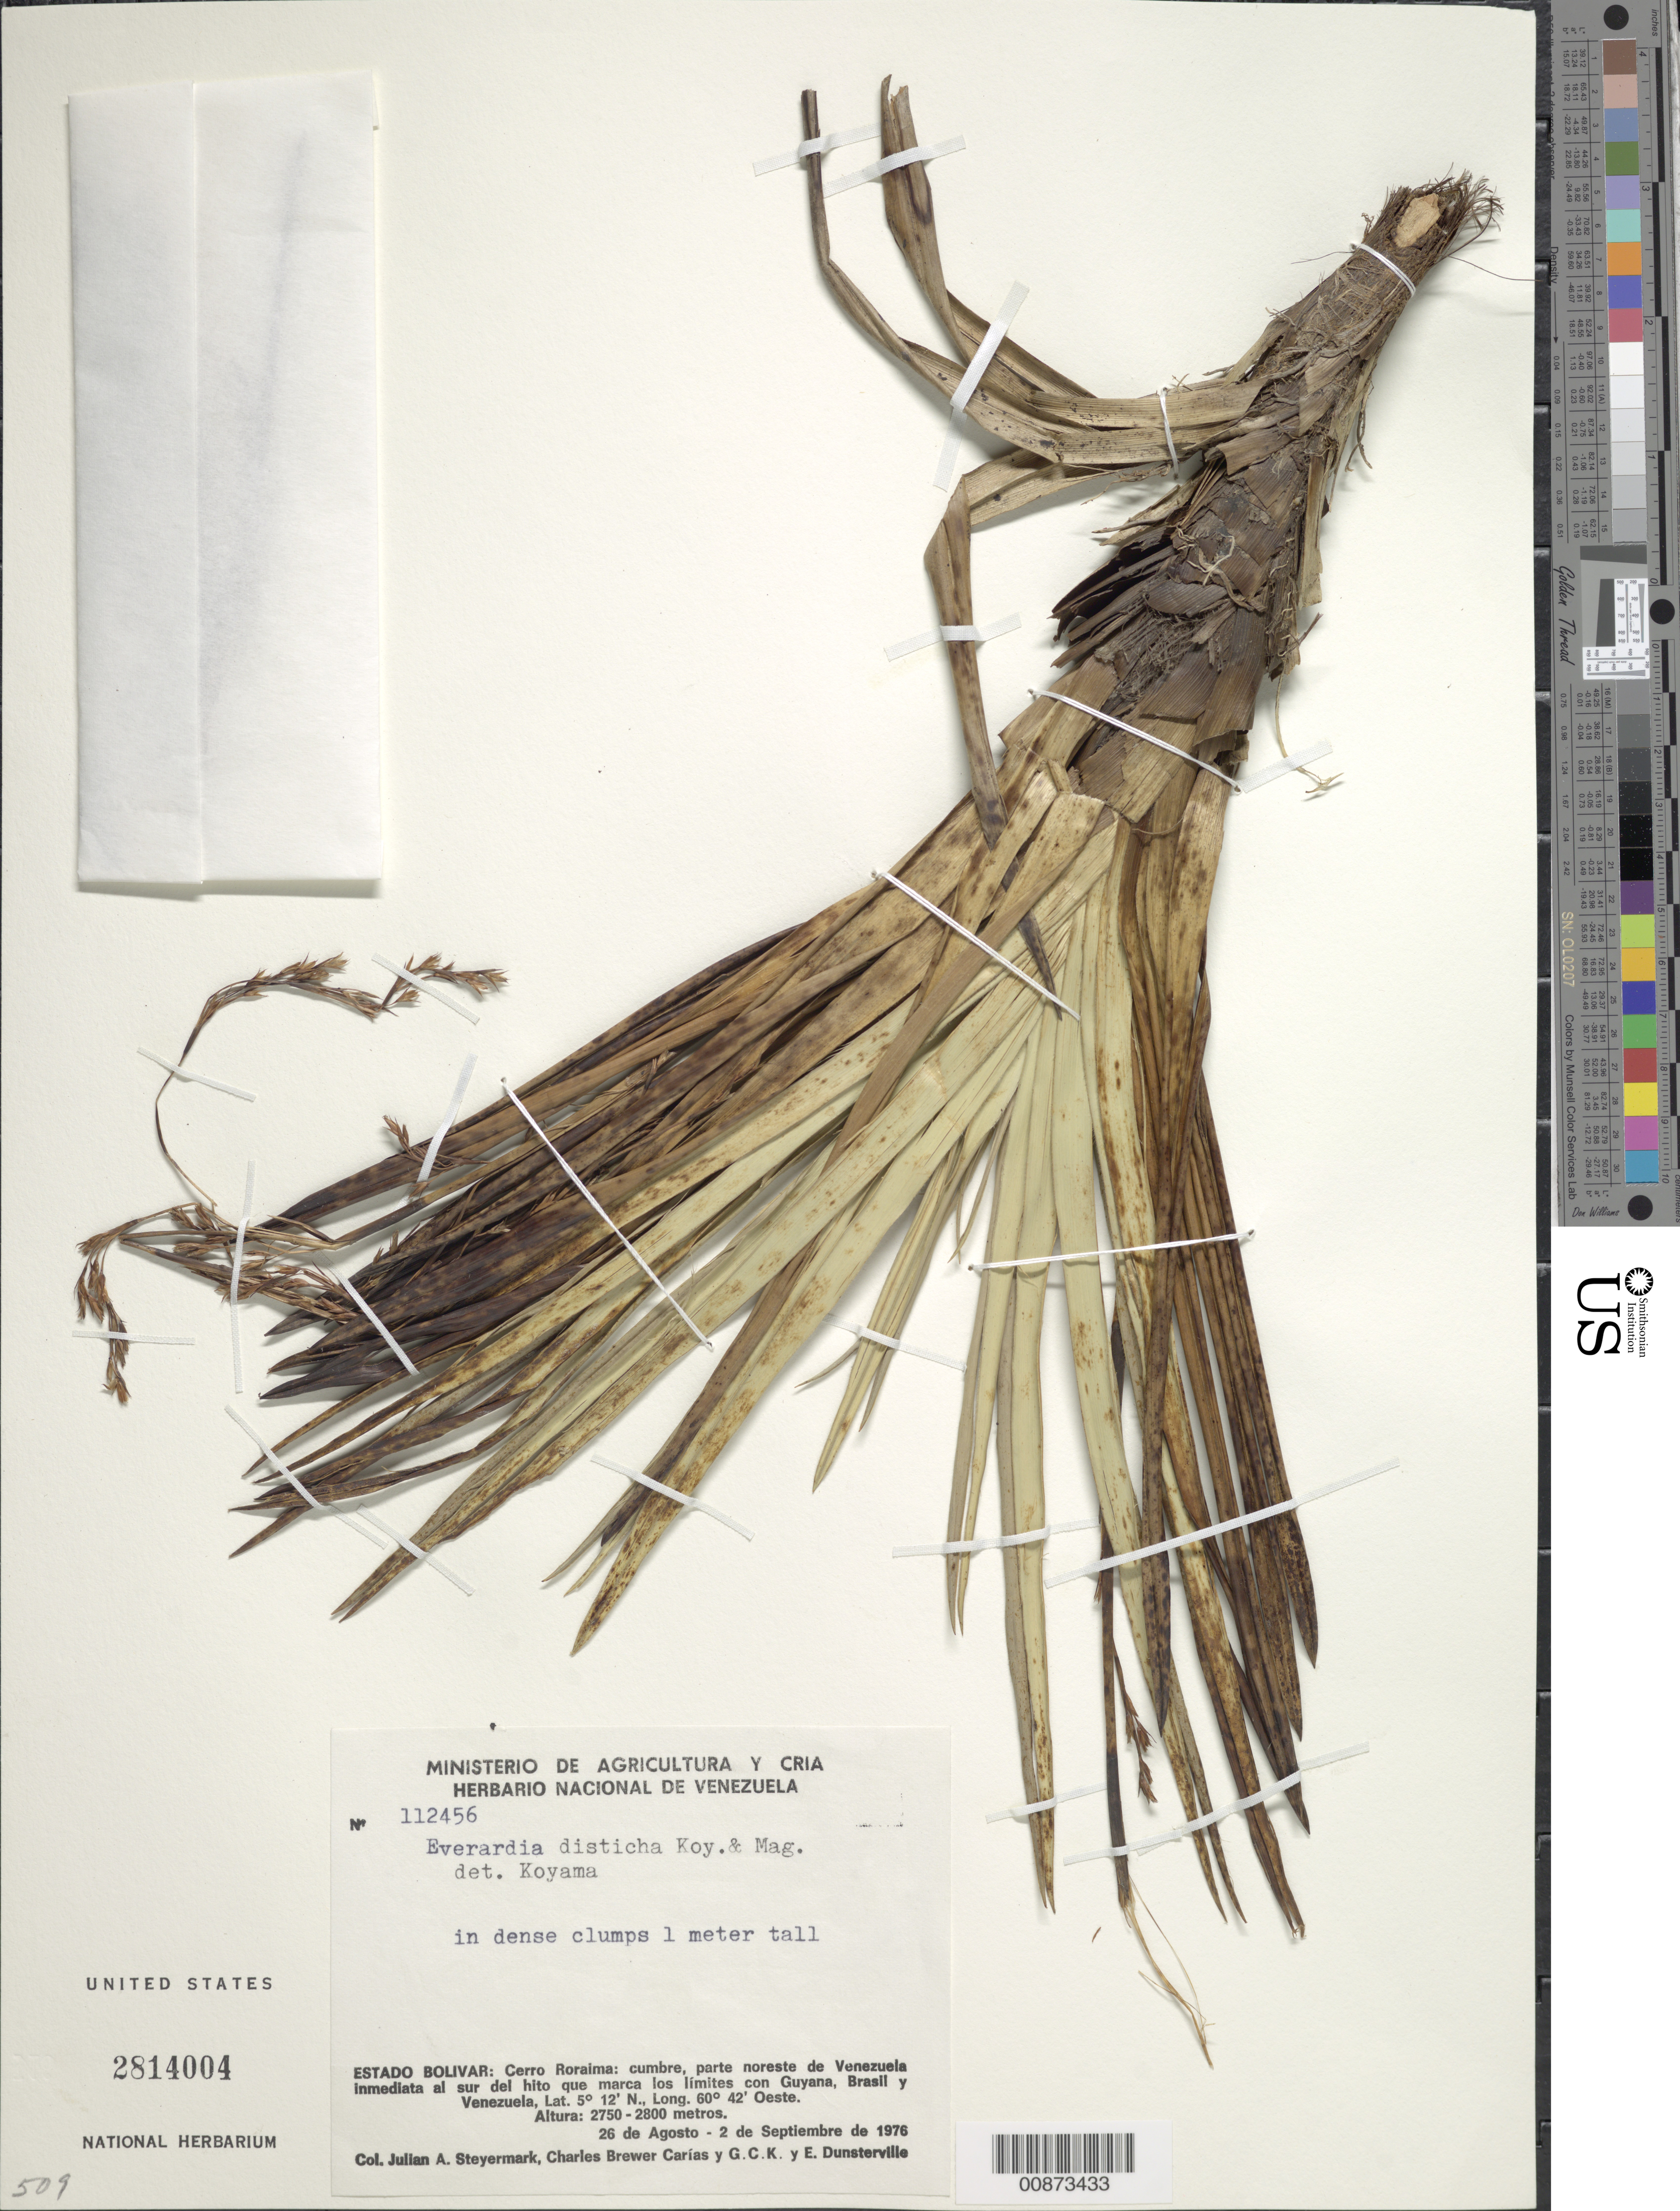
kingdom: Plantae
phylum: Tracheophyta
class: Liliopsida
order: Poales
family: Cyperaceae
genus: Cephalocarpus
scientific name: Cephalocarpus recurviglumis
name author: (T. Koyama & Maguire) S.M. Costa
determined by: Strong, Mark T., (BOT), Smithsonian Institution - National Museum of Natural History (UNITED STATES)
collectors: J. Steyermark, C. Brewer-Carias, G. C. K. Dunsterville & E. Dunsterville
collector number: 112456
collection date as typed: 26-Aug-76 to 2-Sep-76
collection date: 1976-08-26/1976-09-02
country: Venezuela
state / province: Bolívar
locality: Cerro Roraima: parte NO de Venezuela inmediata al S del hito que marca los limites con Guyana, Brasil, y Venezuela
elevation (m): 2750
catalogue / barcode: US 2814004